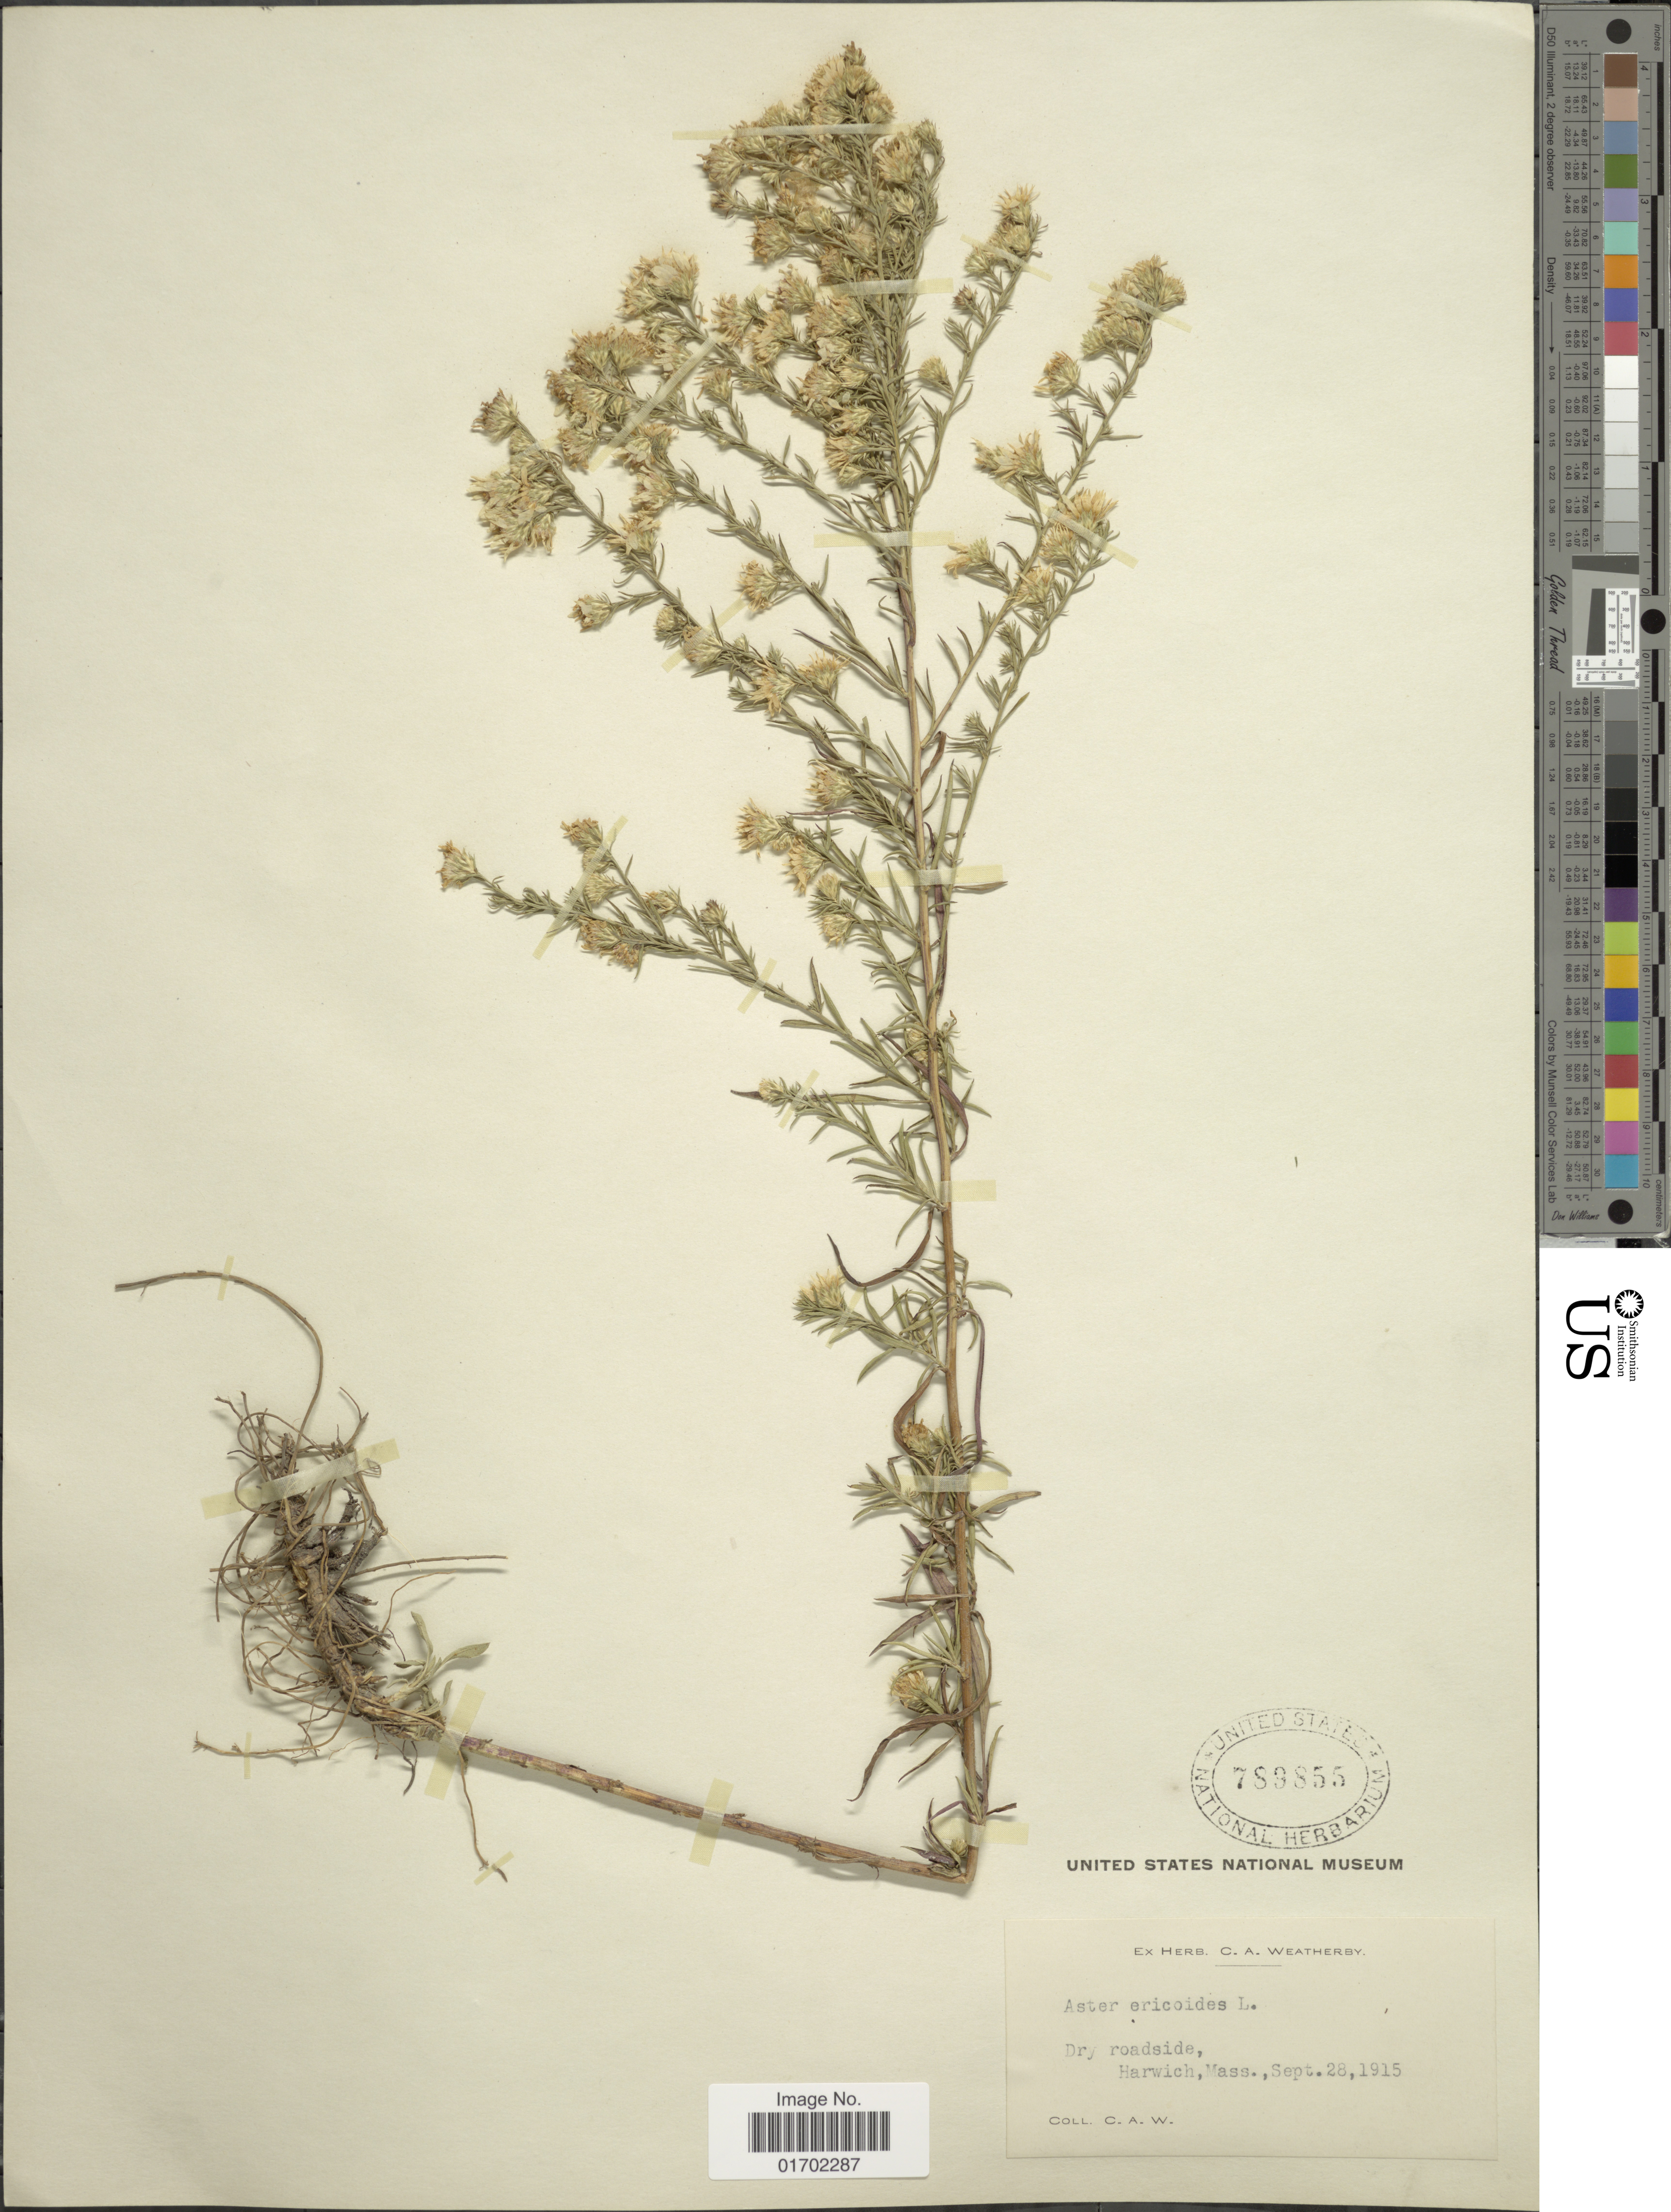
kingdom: Plantae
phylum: Tracheophyta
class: Magnoliopsida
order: Asterales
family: Asteraceae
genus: Symphyotrichum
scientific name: Symphyotrichum pilosum var. pilosum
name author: (Willd.) G.L. Nesom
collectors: C. A. Weatherby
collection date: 1915-09-28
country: United States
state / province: Massachusetts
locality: Harwich, Mass.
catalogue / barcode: US 789855